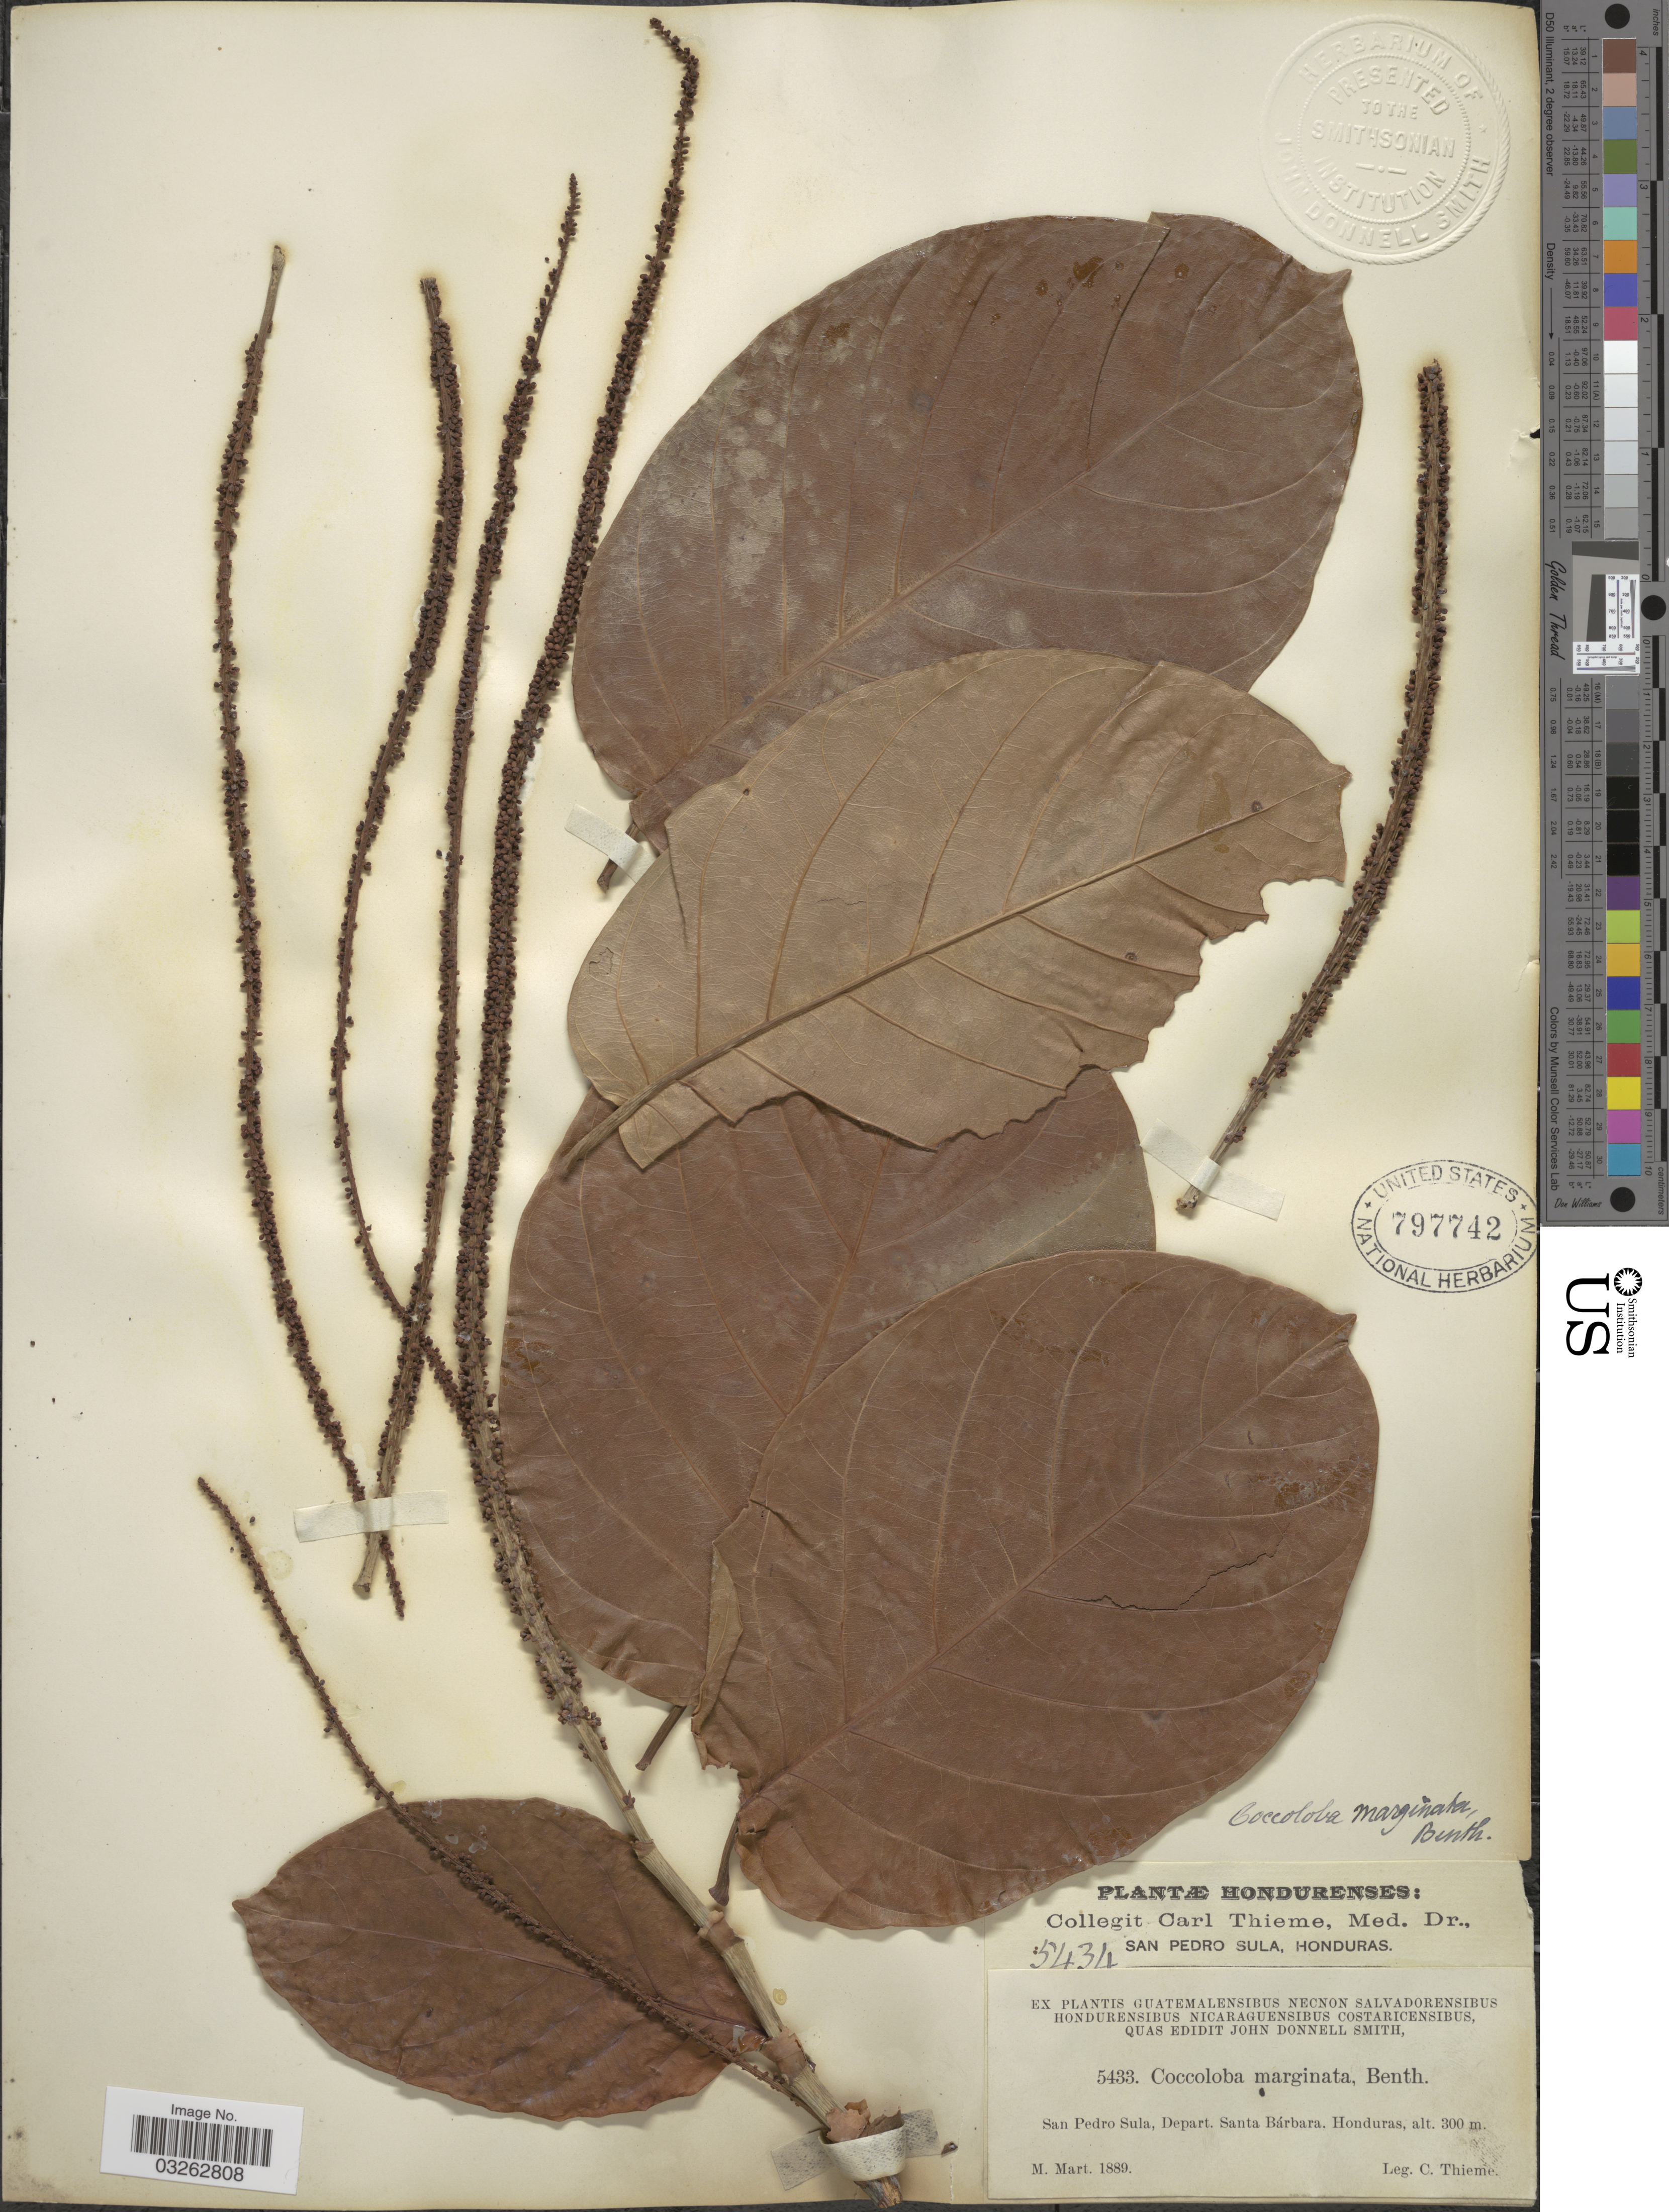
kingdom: Plantae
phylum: Tracheophyta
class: Magnoliopsida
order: Caryophyllales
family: Polygonaceae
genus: Coccoloba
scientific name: Coccoloba hondurensis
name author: Lundell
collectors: C. Thieme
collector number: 5433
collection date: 1889-03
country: Honduras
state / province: Santa Bárbara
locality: San Pedro Sula, Depart. Santa Bárbara.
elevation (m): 300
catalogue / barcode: US 797742